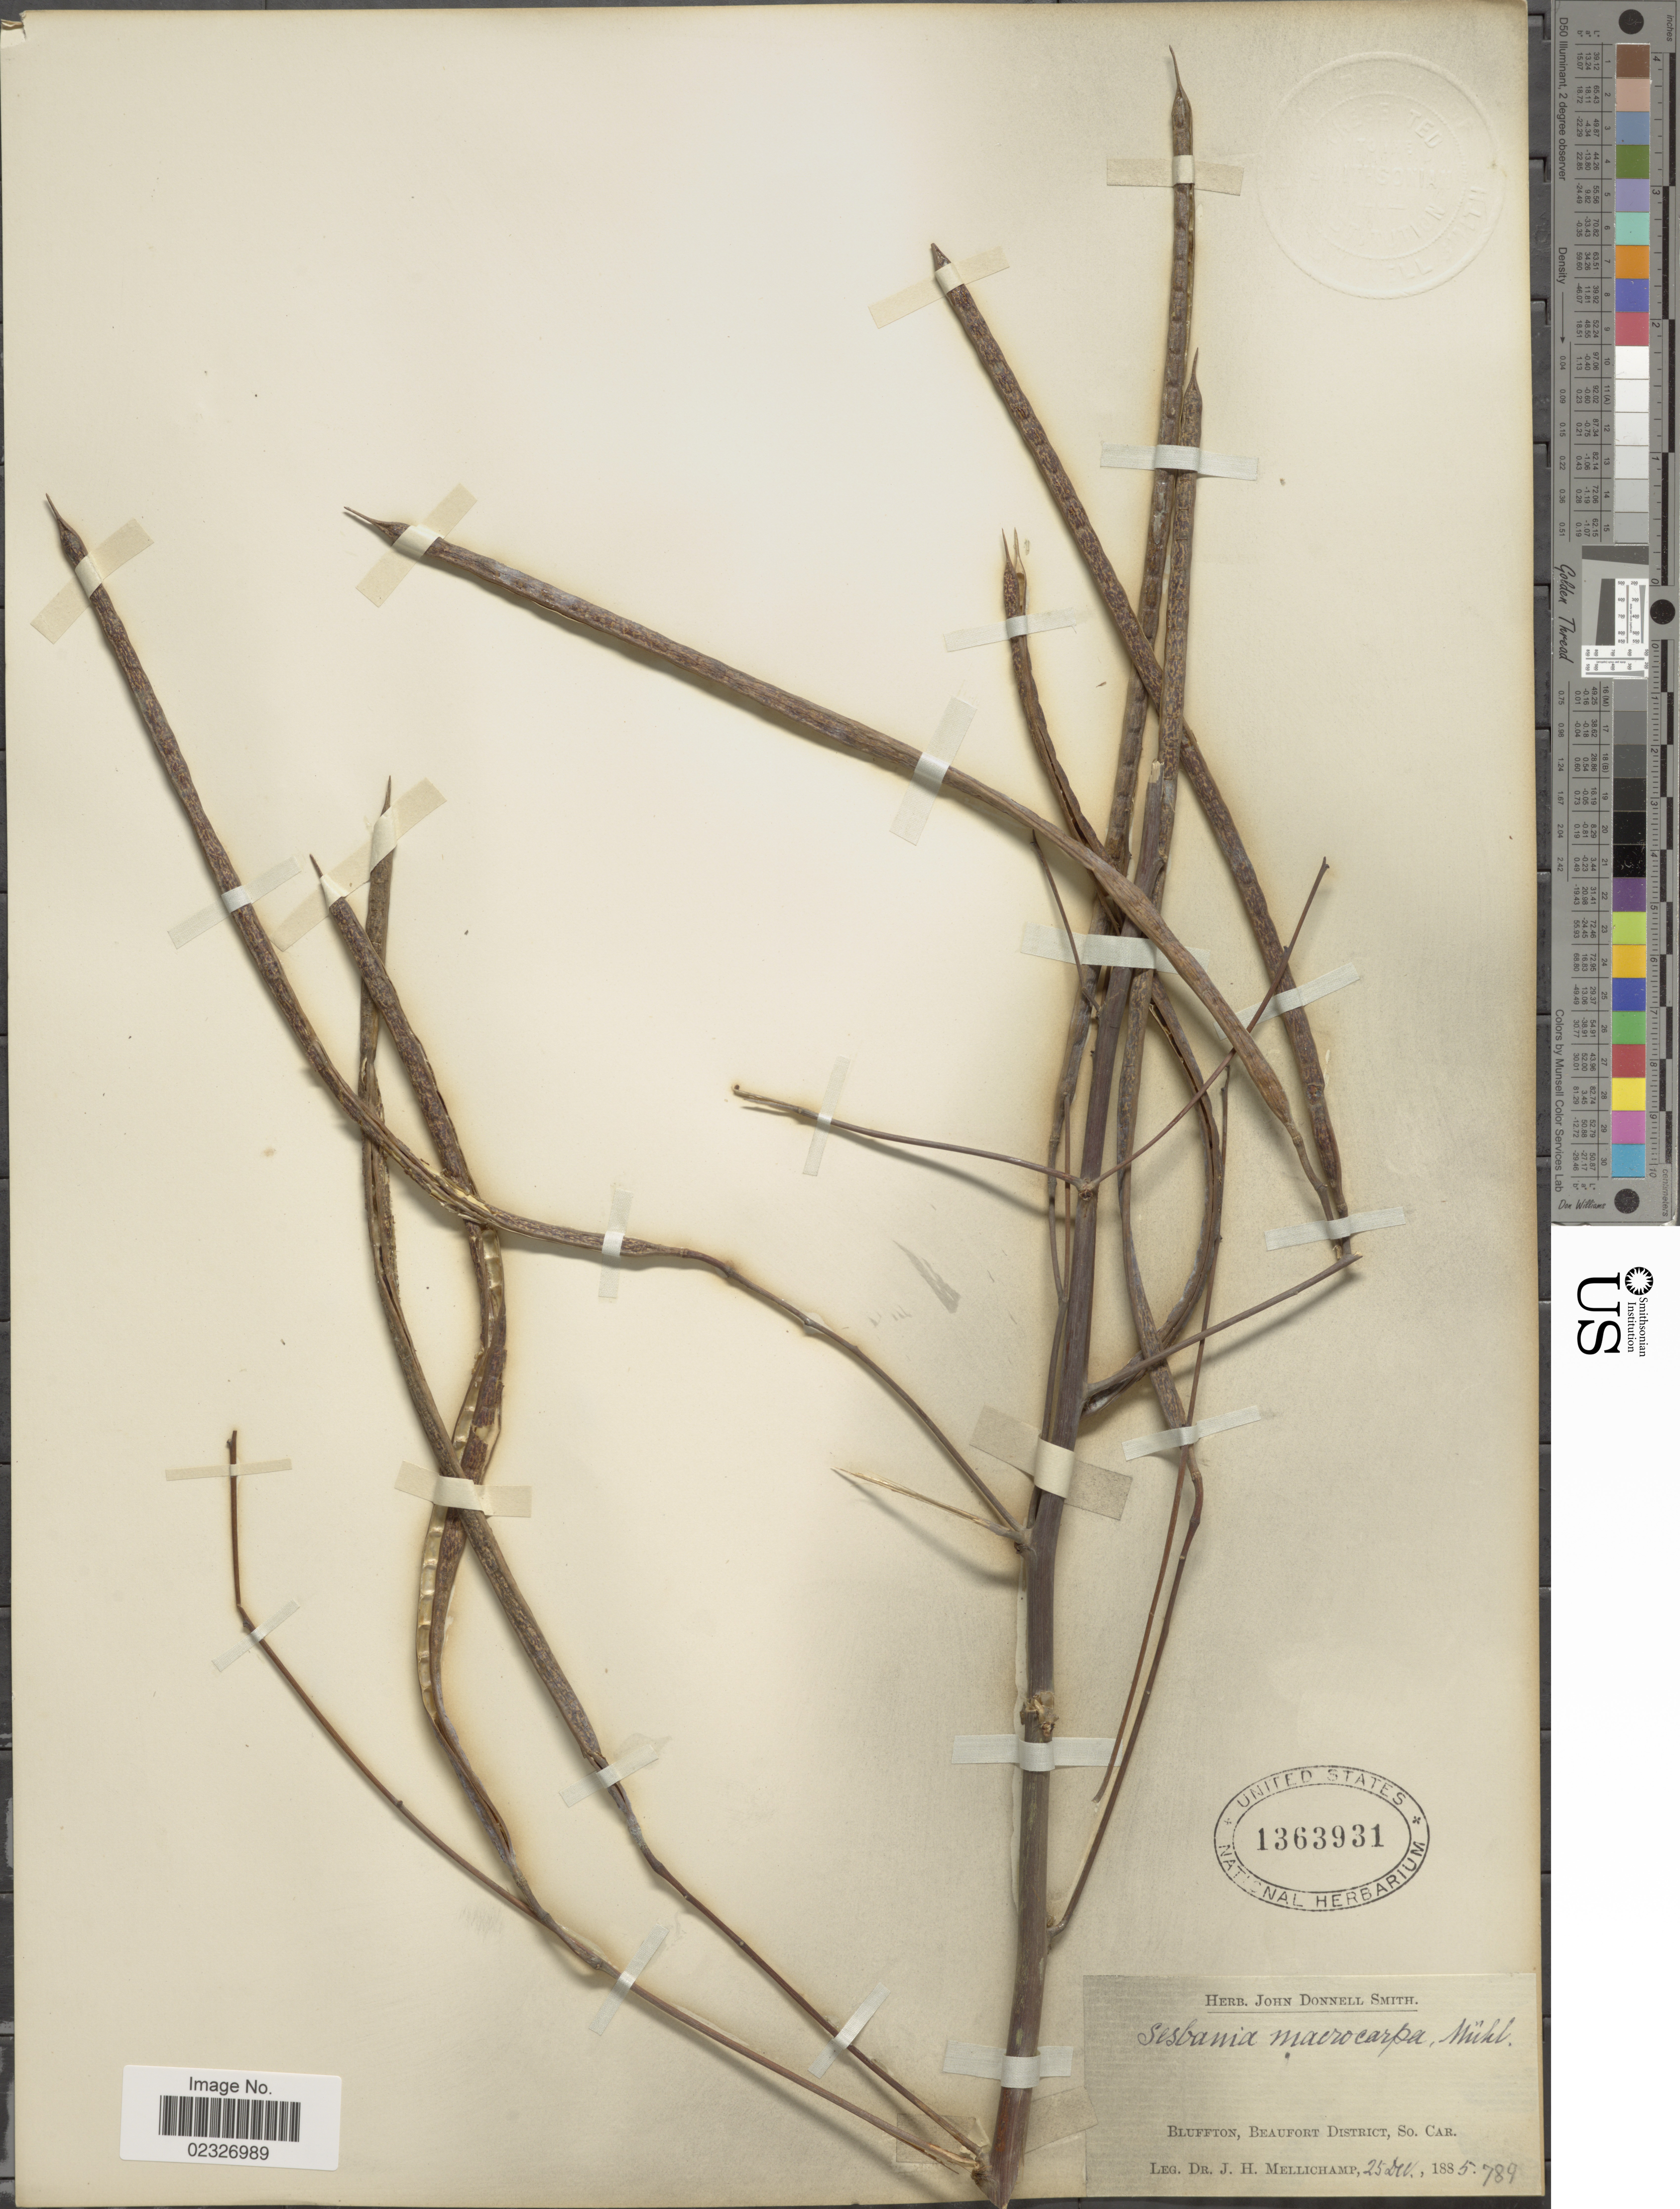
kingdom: Plantae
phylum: Tracheophyta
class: Magnoliopsida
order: Fabales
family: Fabaceae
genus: Sesbania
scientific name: Sesbania exaltata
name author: (Raf.) Cory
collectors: J. H. Mellichamp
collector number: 789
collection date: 1885-11-25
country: United States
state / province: South Carolina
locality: Bluffton, Beaufort District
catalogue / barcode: US 1363931